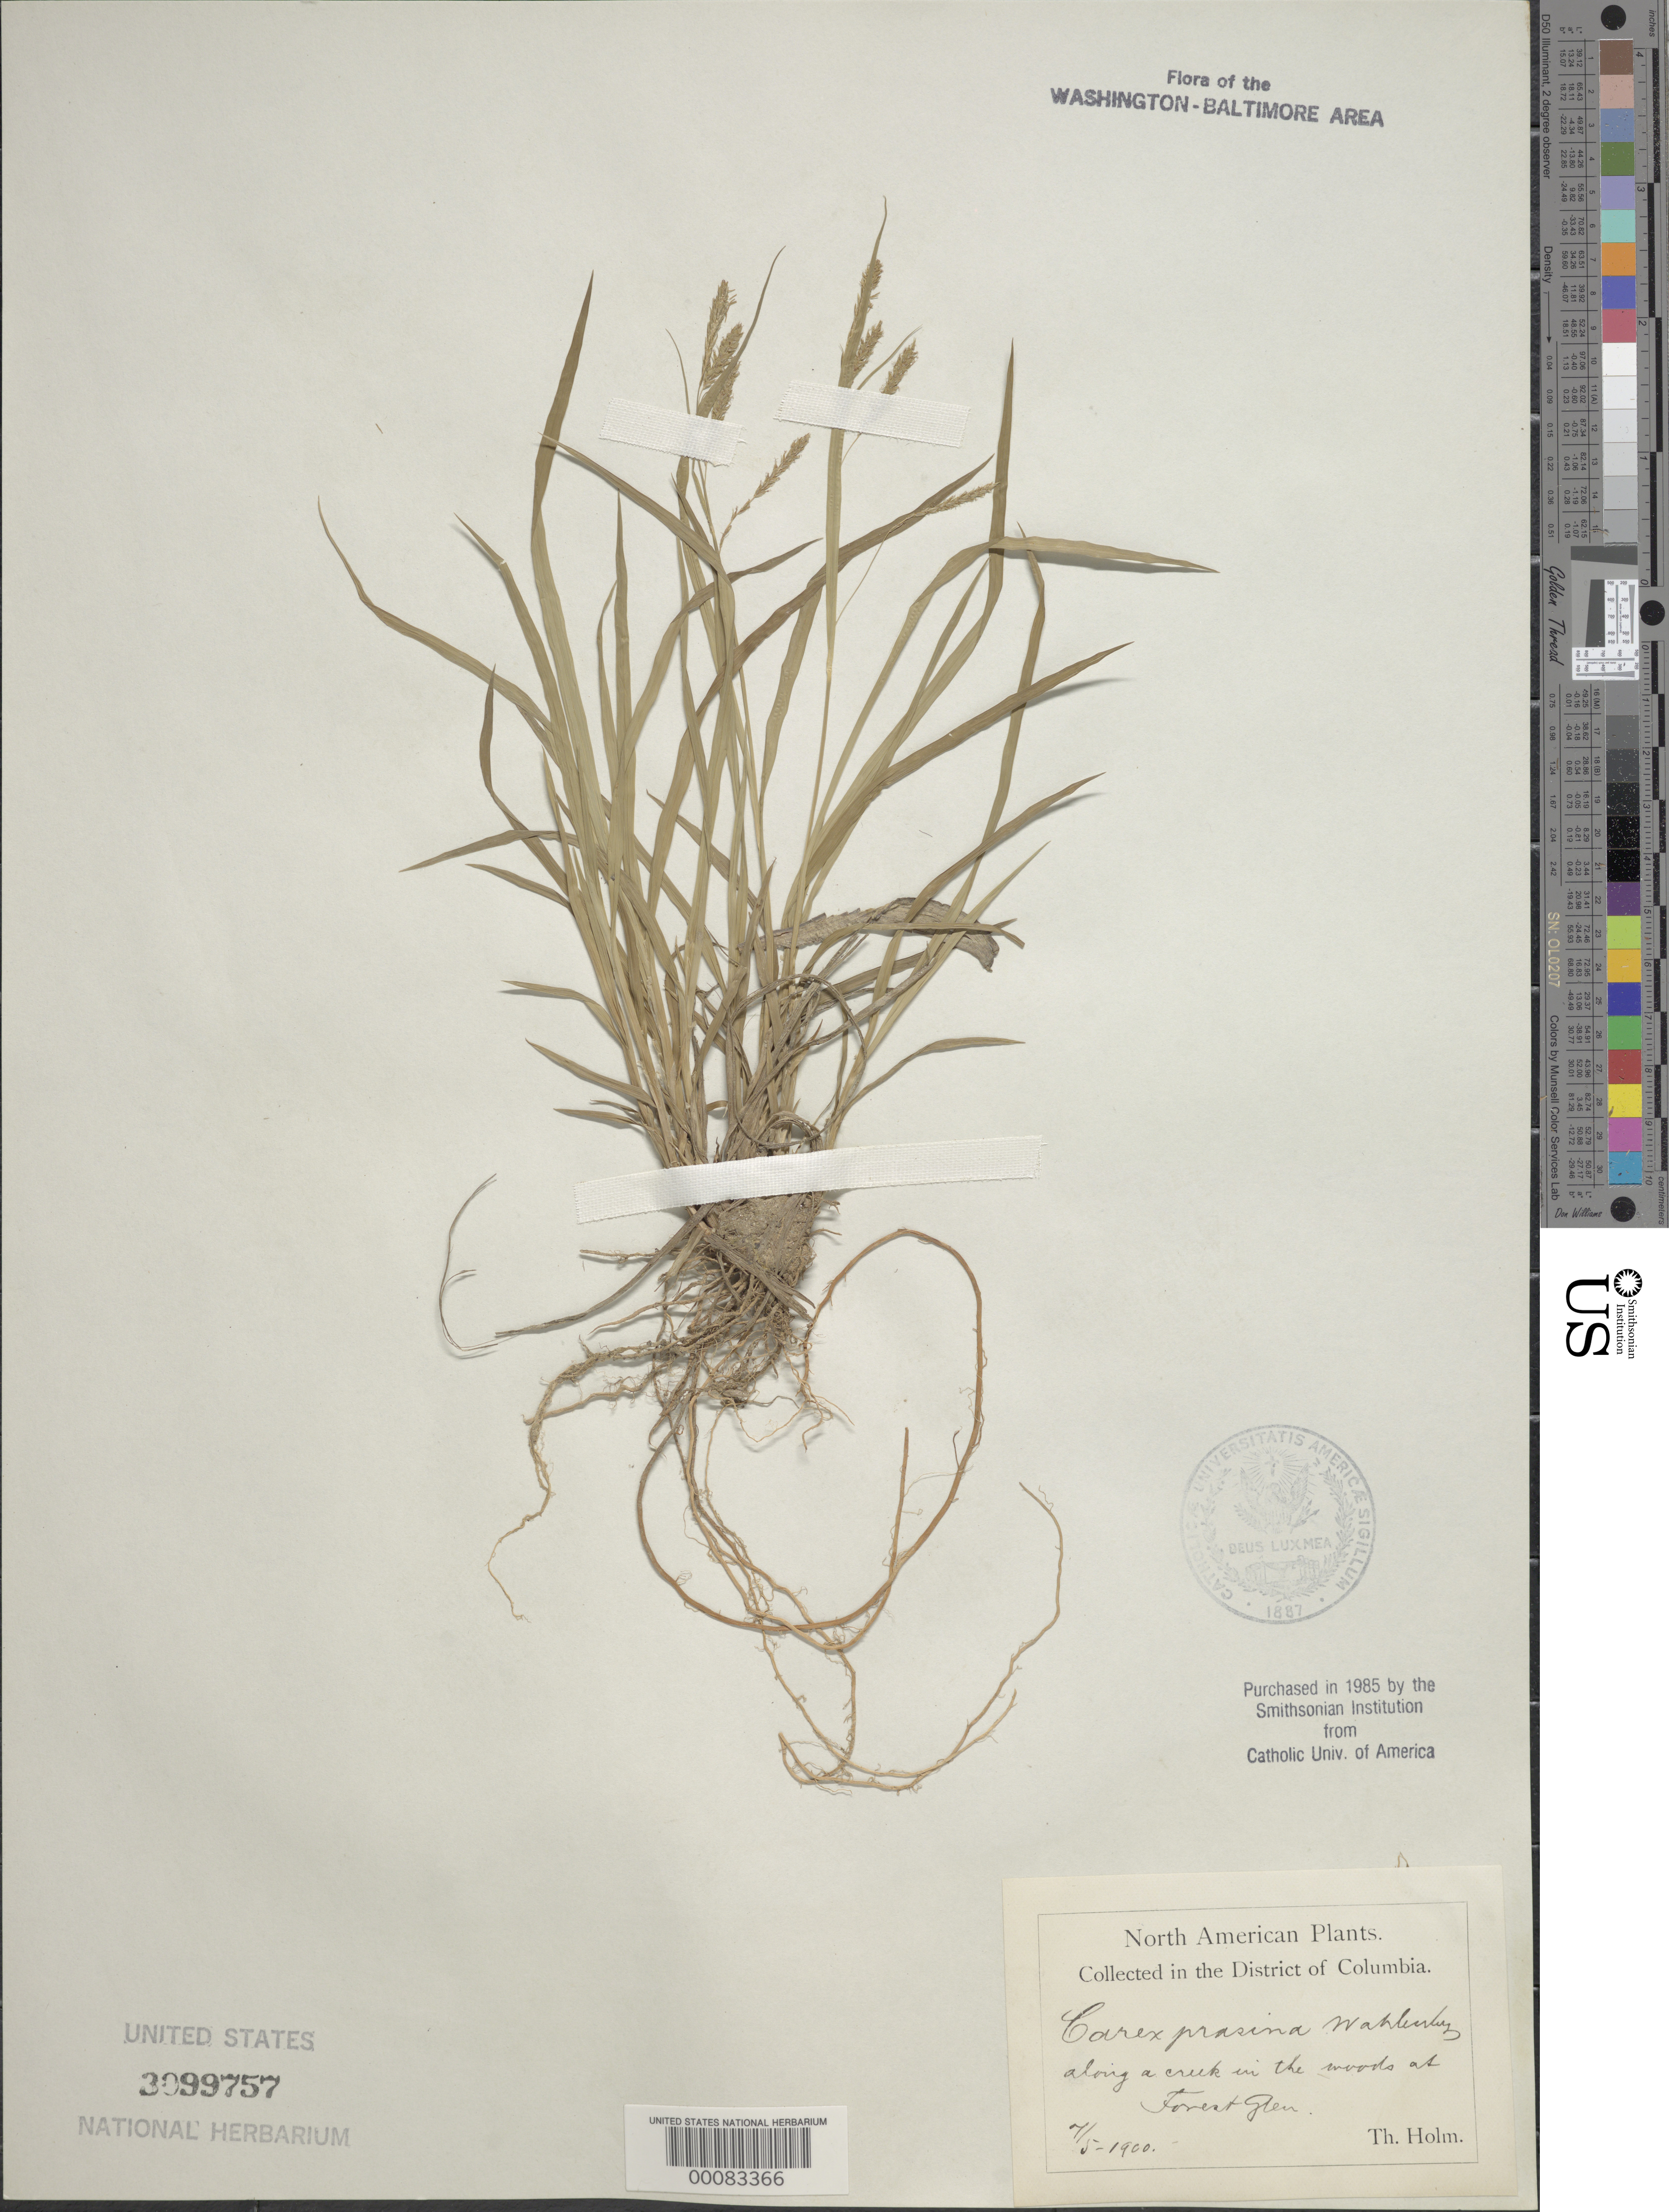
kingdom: Plantae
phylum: Tracheophyta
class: Liliopsida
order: Poales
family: Cyperaceae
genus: Carex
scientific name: Carex prasina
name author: Wahlenb.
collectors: T. Holm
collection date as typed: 07 May 1900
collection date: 1900-05-07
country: United States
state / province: Maryland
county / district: Montgomery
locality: Forest Glen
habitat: Creek in woods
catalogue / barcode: US 3099757